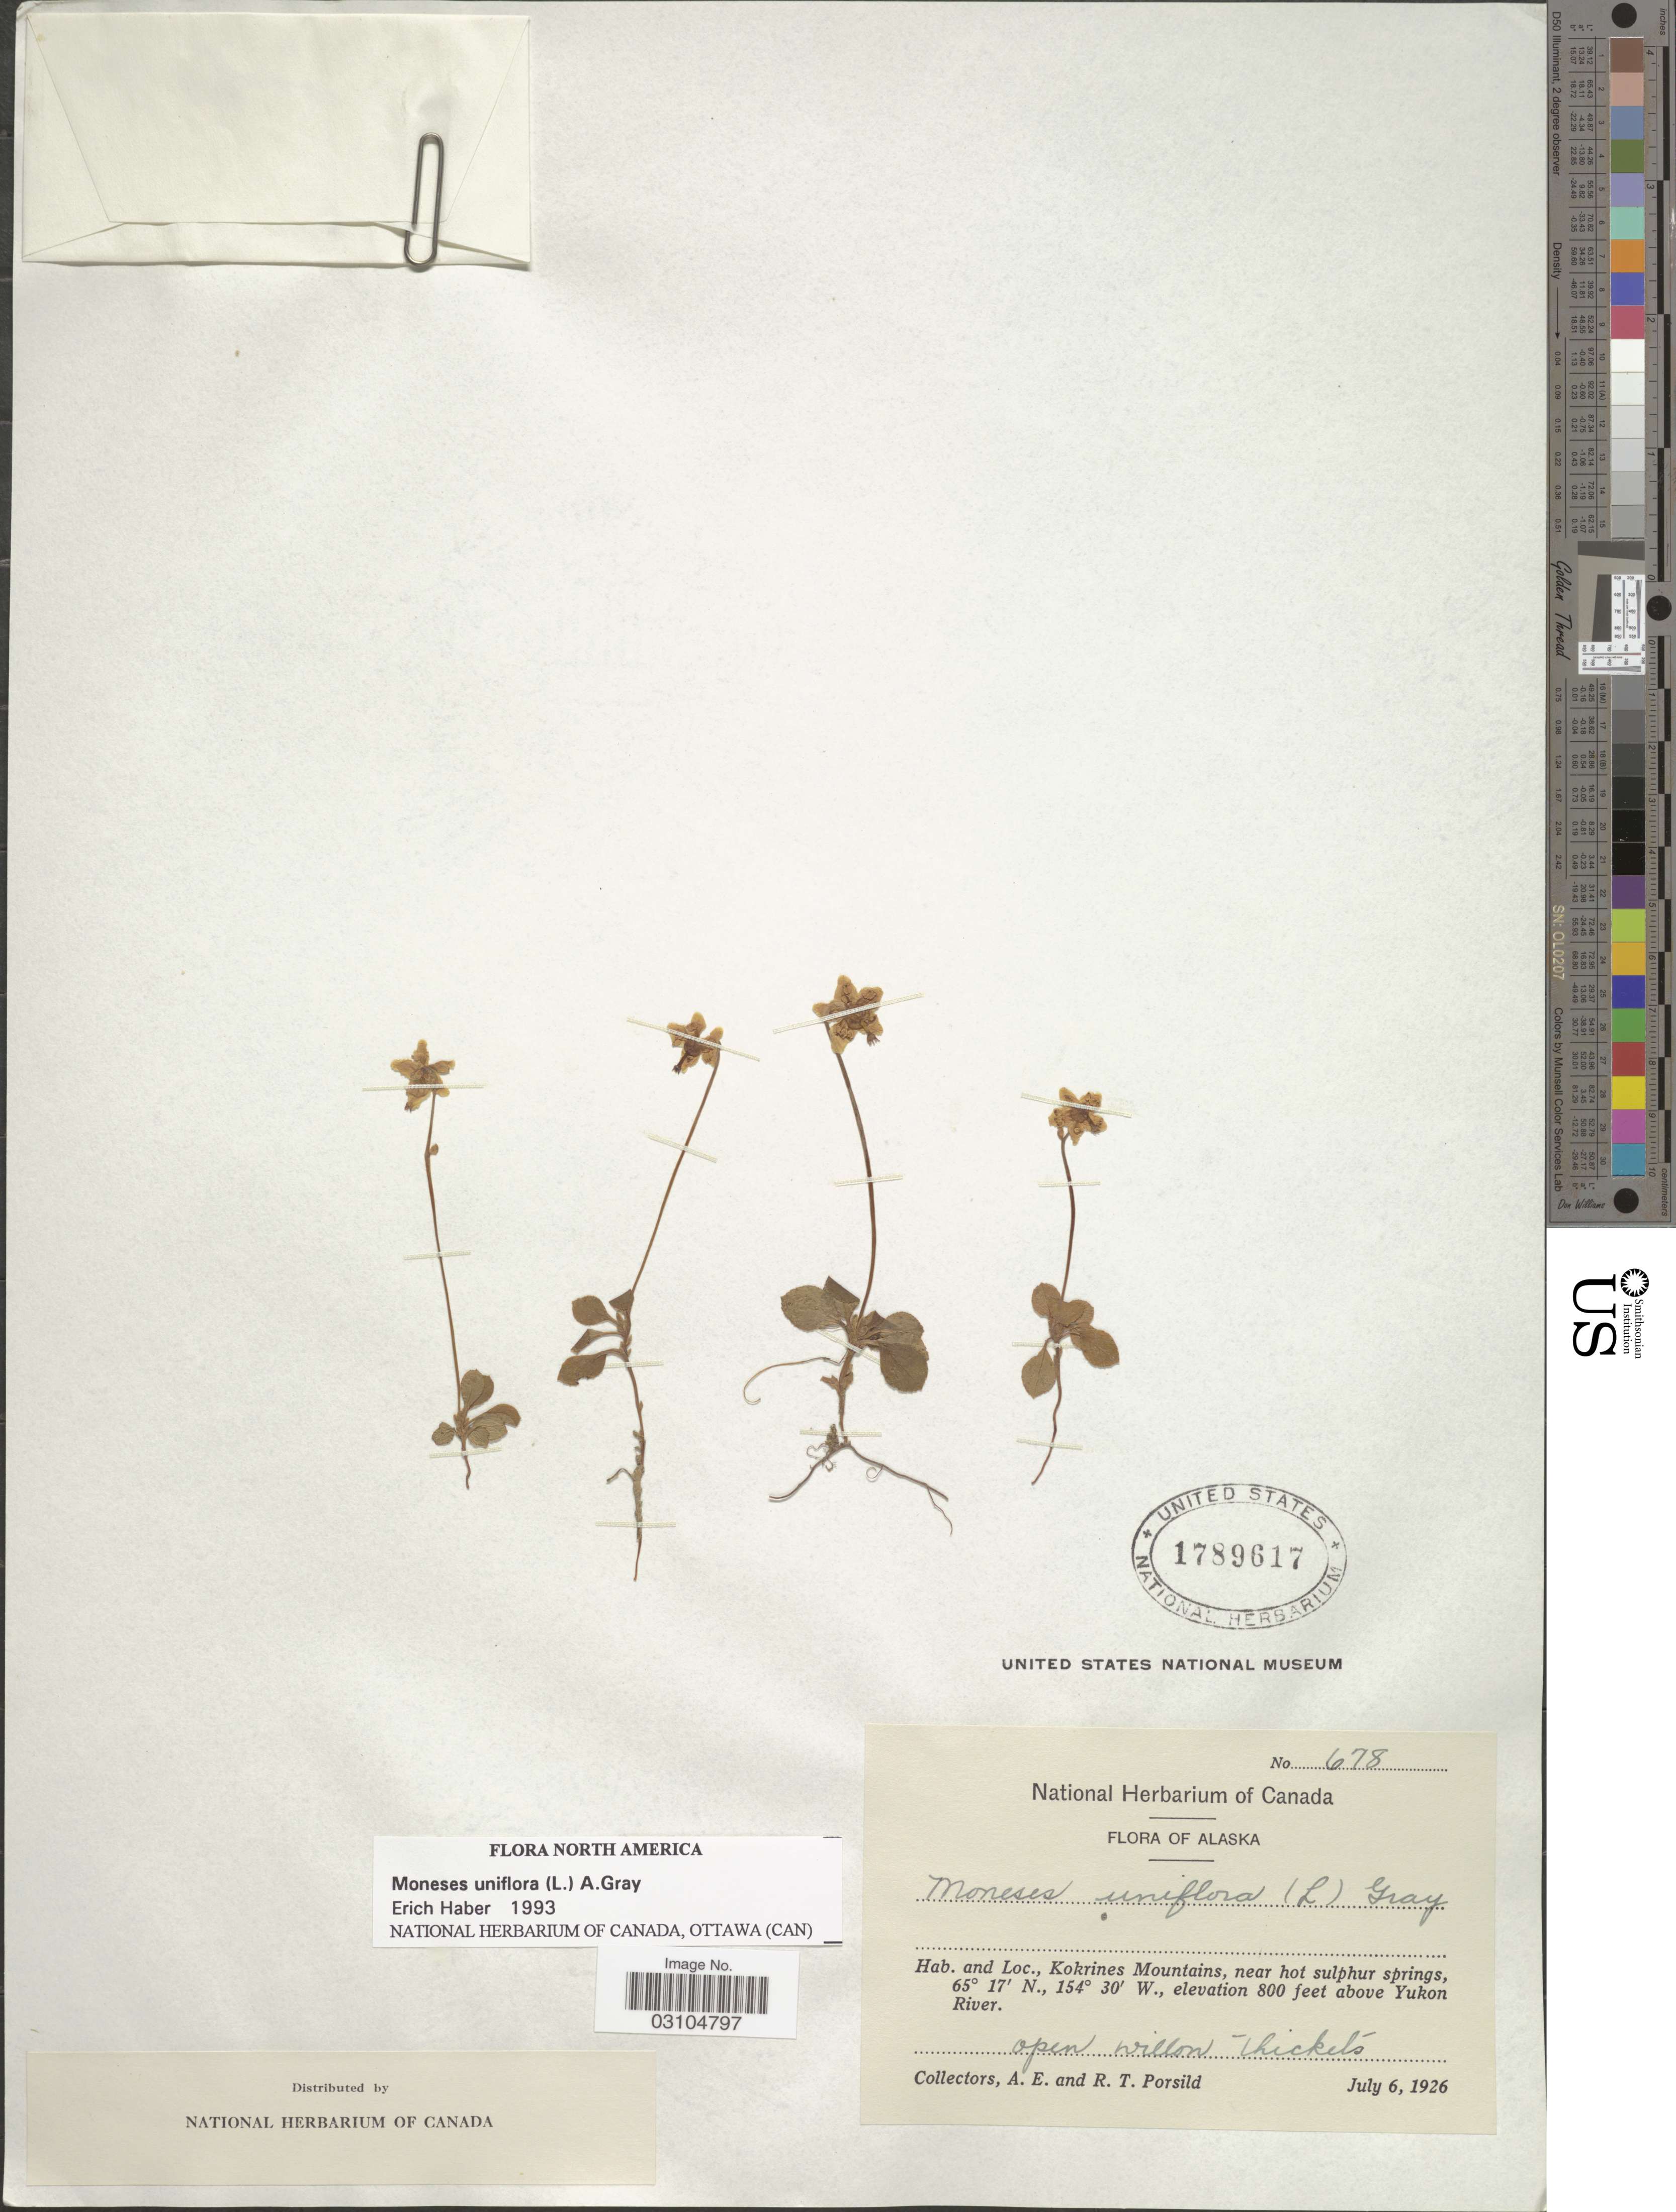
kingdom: Plantae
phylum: Tracheophyta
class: Magnoliopsida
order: Ericales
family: Ericaceae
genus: Moneses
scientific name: Moneses uniflora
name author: (L.) A. Gray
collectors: A. E. Porsild & R. T. Porsild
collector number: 678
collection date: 1926-07-06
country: United States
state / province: Alaska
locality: Kokrines Mountains, near hot sulphur springs, above Yukon River.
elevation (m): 244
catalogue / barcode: US 1789617